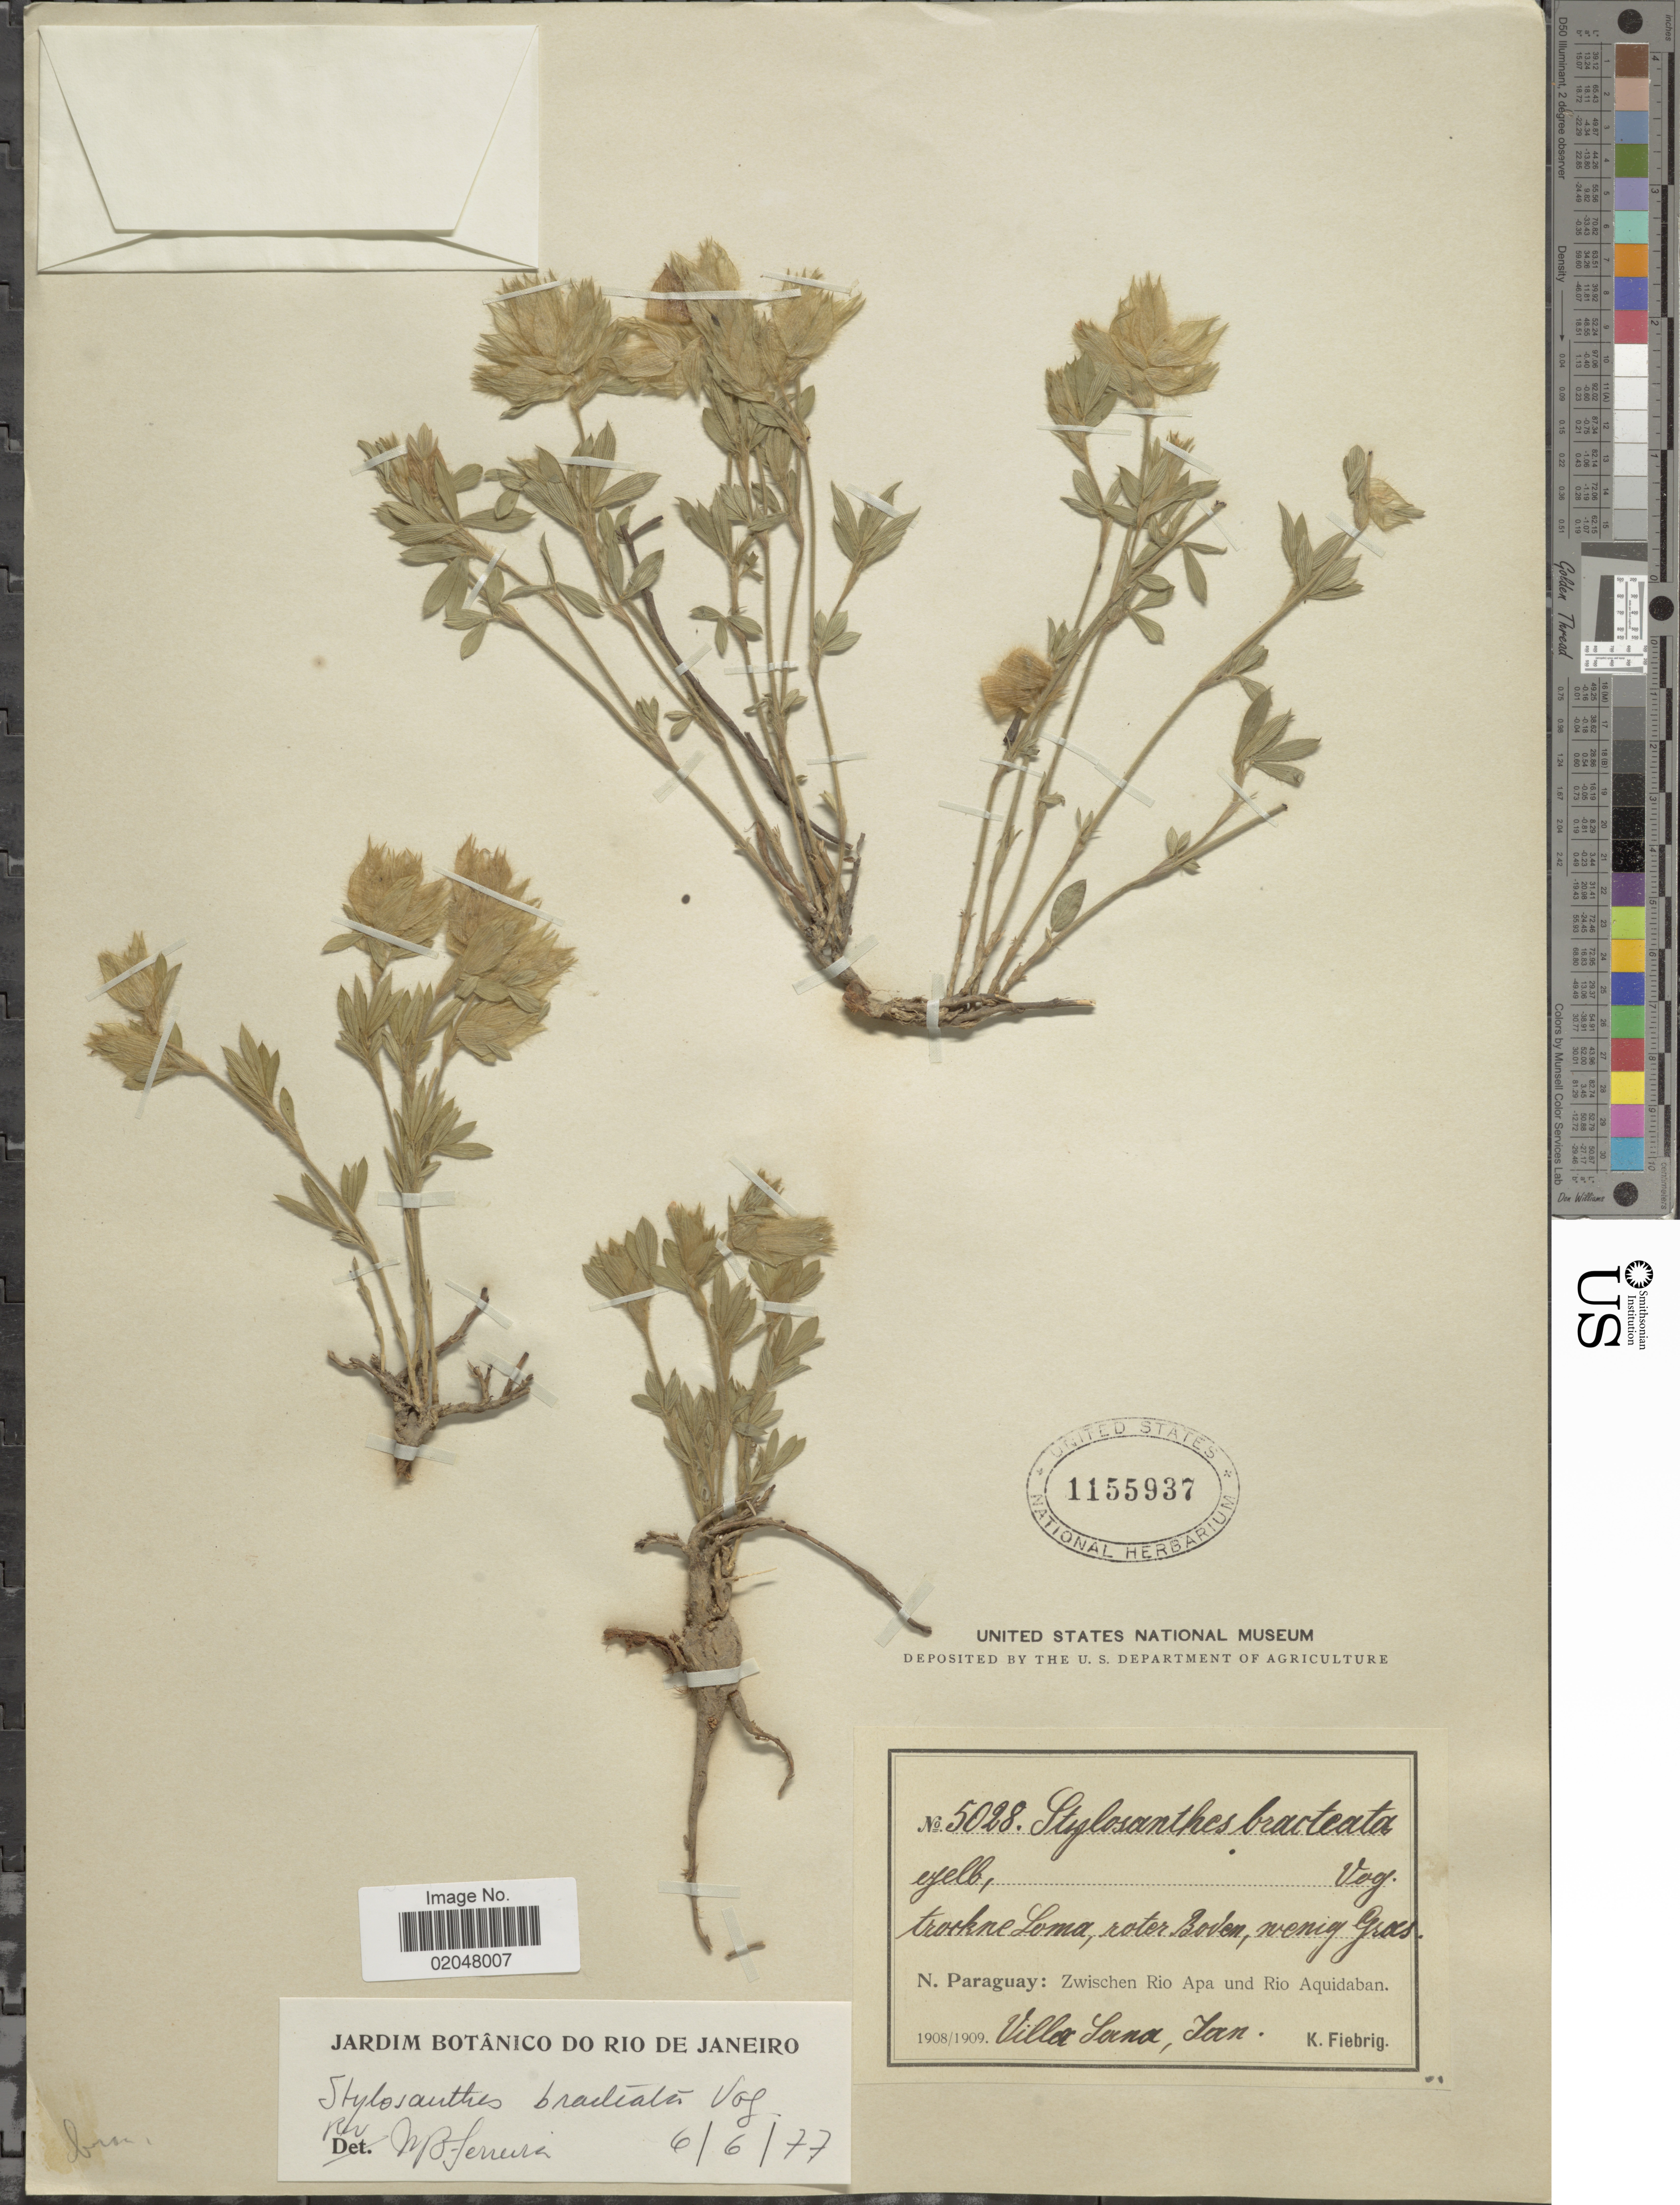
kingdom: Plantae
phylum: Tracheophyta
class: Magnoliopsida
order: Fabales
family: Fabaceae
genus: Stylosanthes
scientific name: Stylosanthes bracteata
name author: Vogel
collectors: K. Fiebrig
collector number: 5028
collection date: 1908-01/1909-01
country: Paraguay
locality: Trockne Loma, roter Boden, menig Grass, N. Paraguay: Zwischen Rio Apa und Rio Aquidaban, Villa Lana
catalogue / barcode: US 1155937